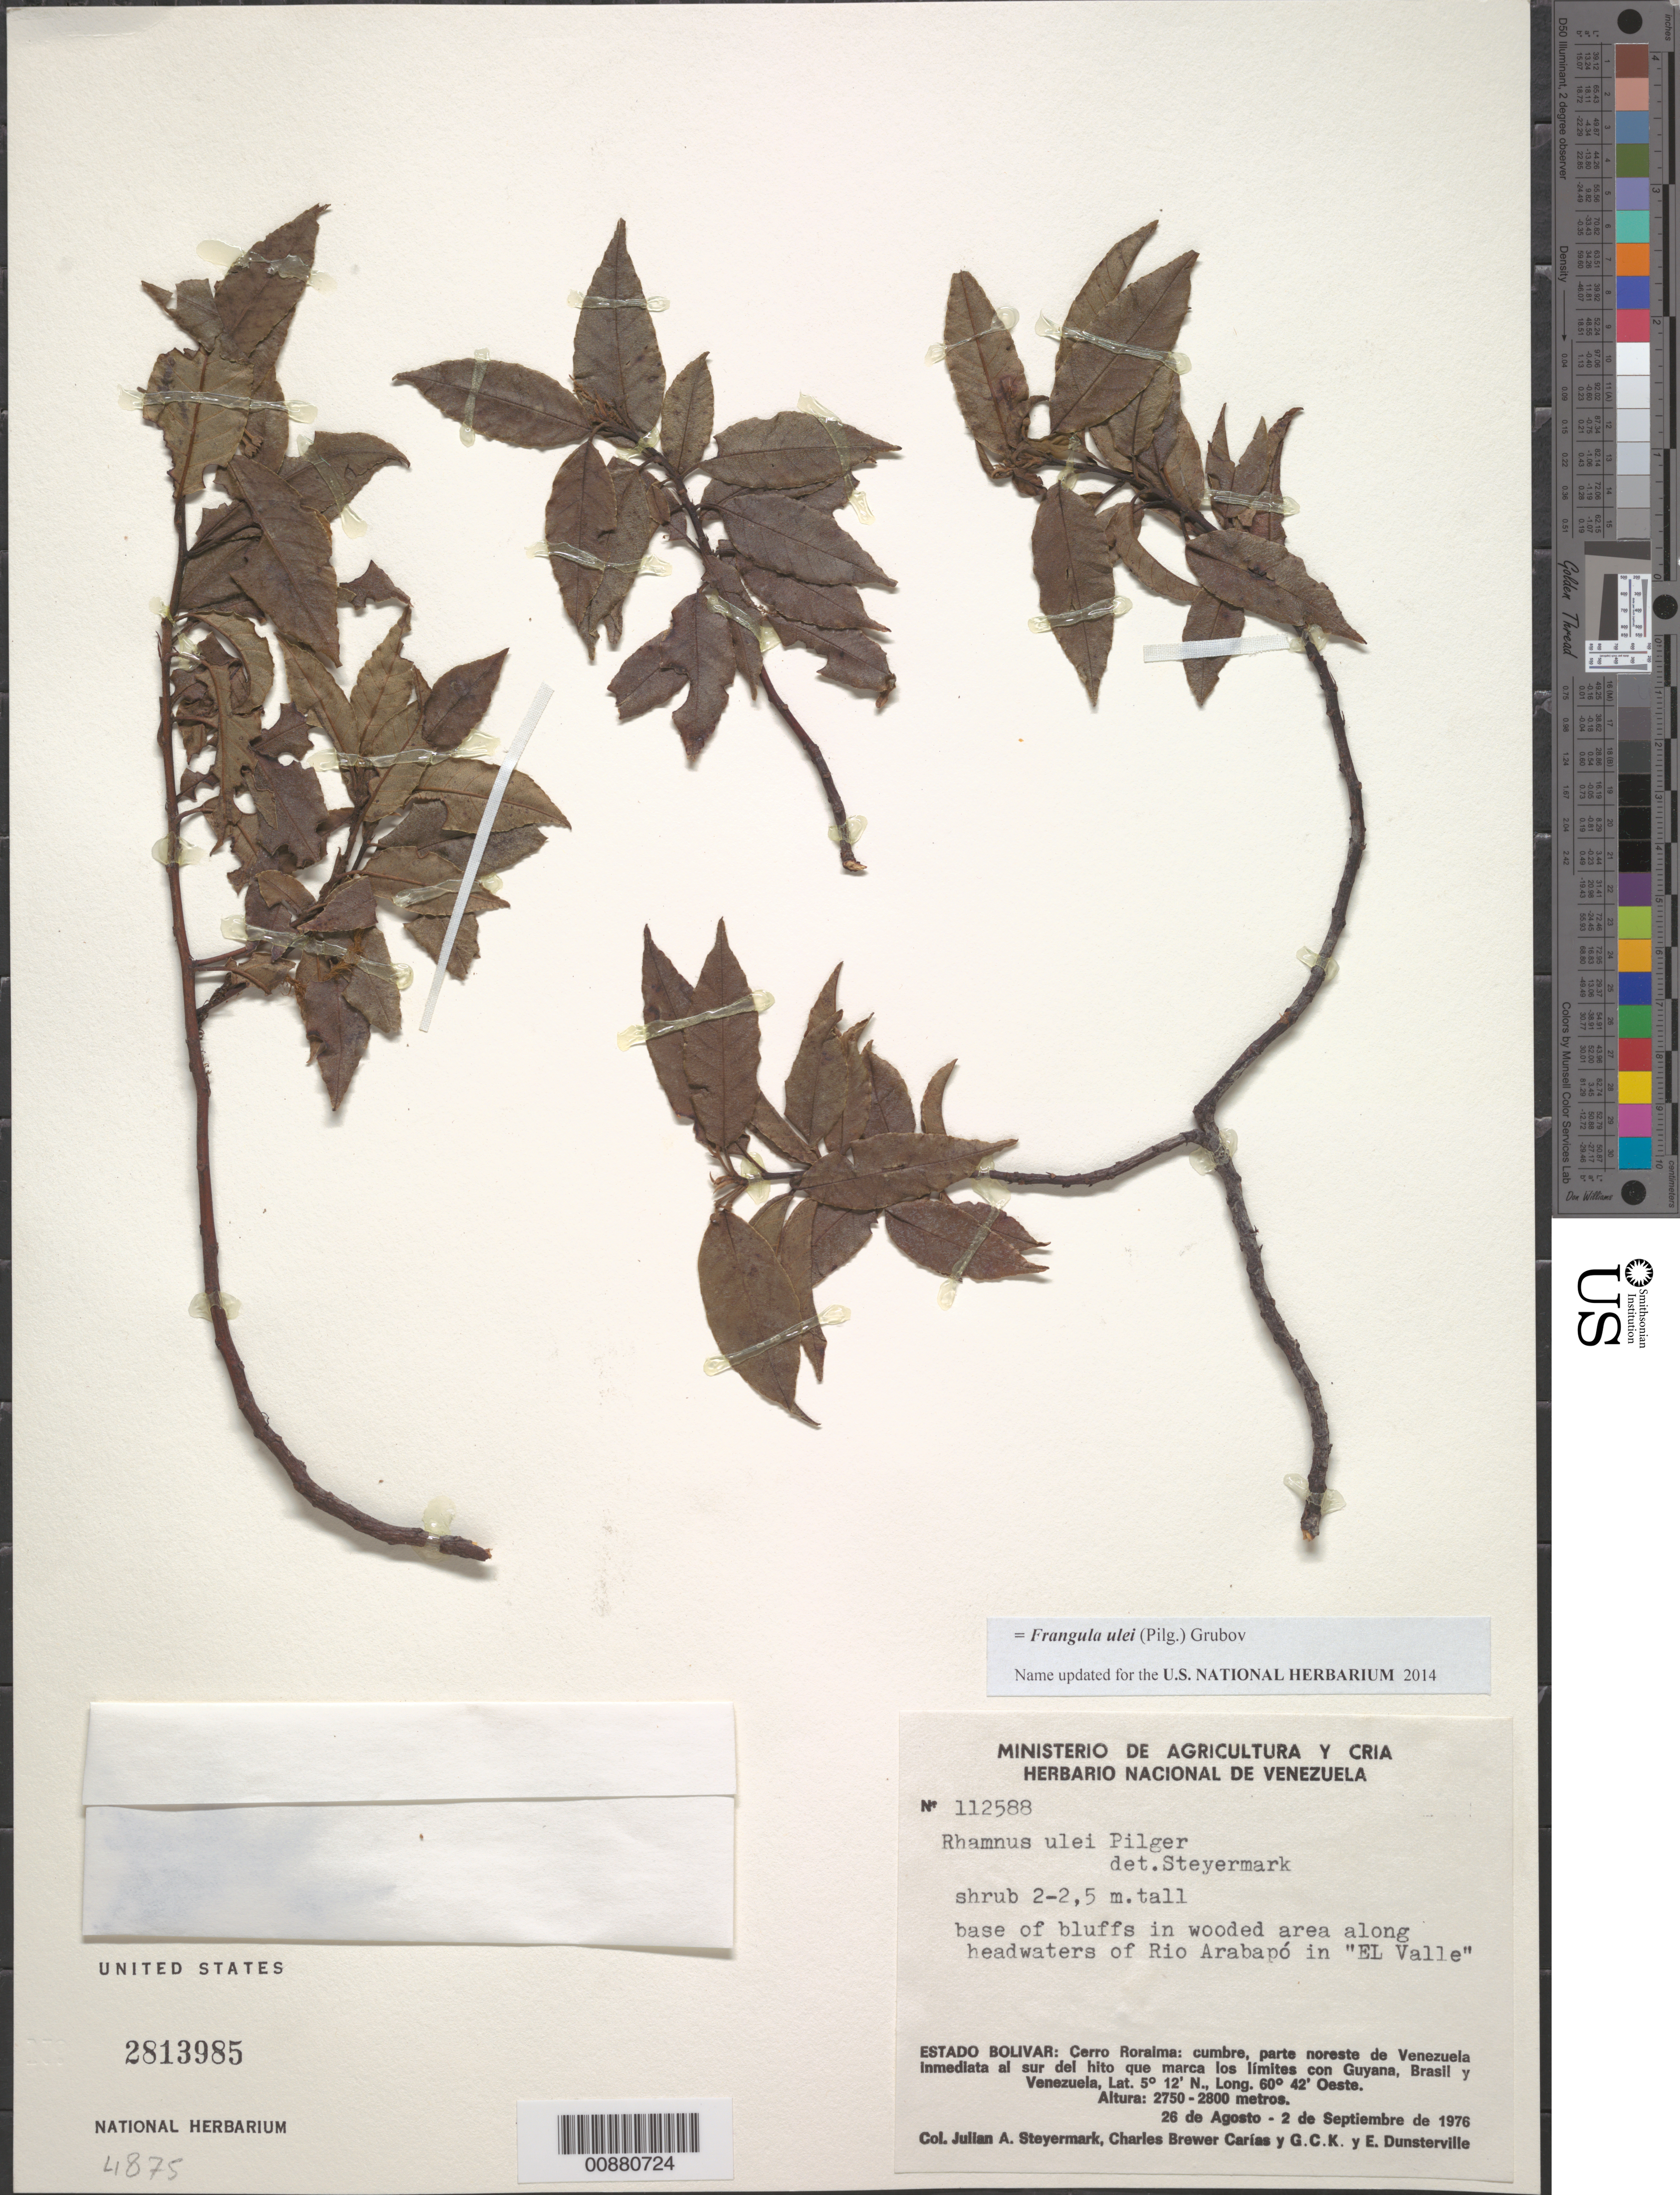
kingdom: Plantae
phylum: Tracheophyta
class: Magnoliopsida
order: Rosales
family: Rhamnaceae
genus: Frangula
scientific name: Frangula ulei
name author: (Pilg.) Grubov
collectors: J. Steyermark, C. Brewer-Carias, G. C. K. Dunsterville & E. Dunsterville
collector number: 112588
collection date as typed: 26-Aug-76 to 2-Sep-76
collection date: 1976-08-26/1976-09-02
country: Venezuela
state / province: Bolívar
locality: Cerro Roraima: cumbre, parte NO, Río Arabapó, a los limites con Guyana, Brasil y Venezuela, in "The Valley", headwaters of Río Arabapó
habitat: Base of bluffs in wooded area along rio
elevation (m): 2750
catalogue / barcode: US 2813985